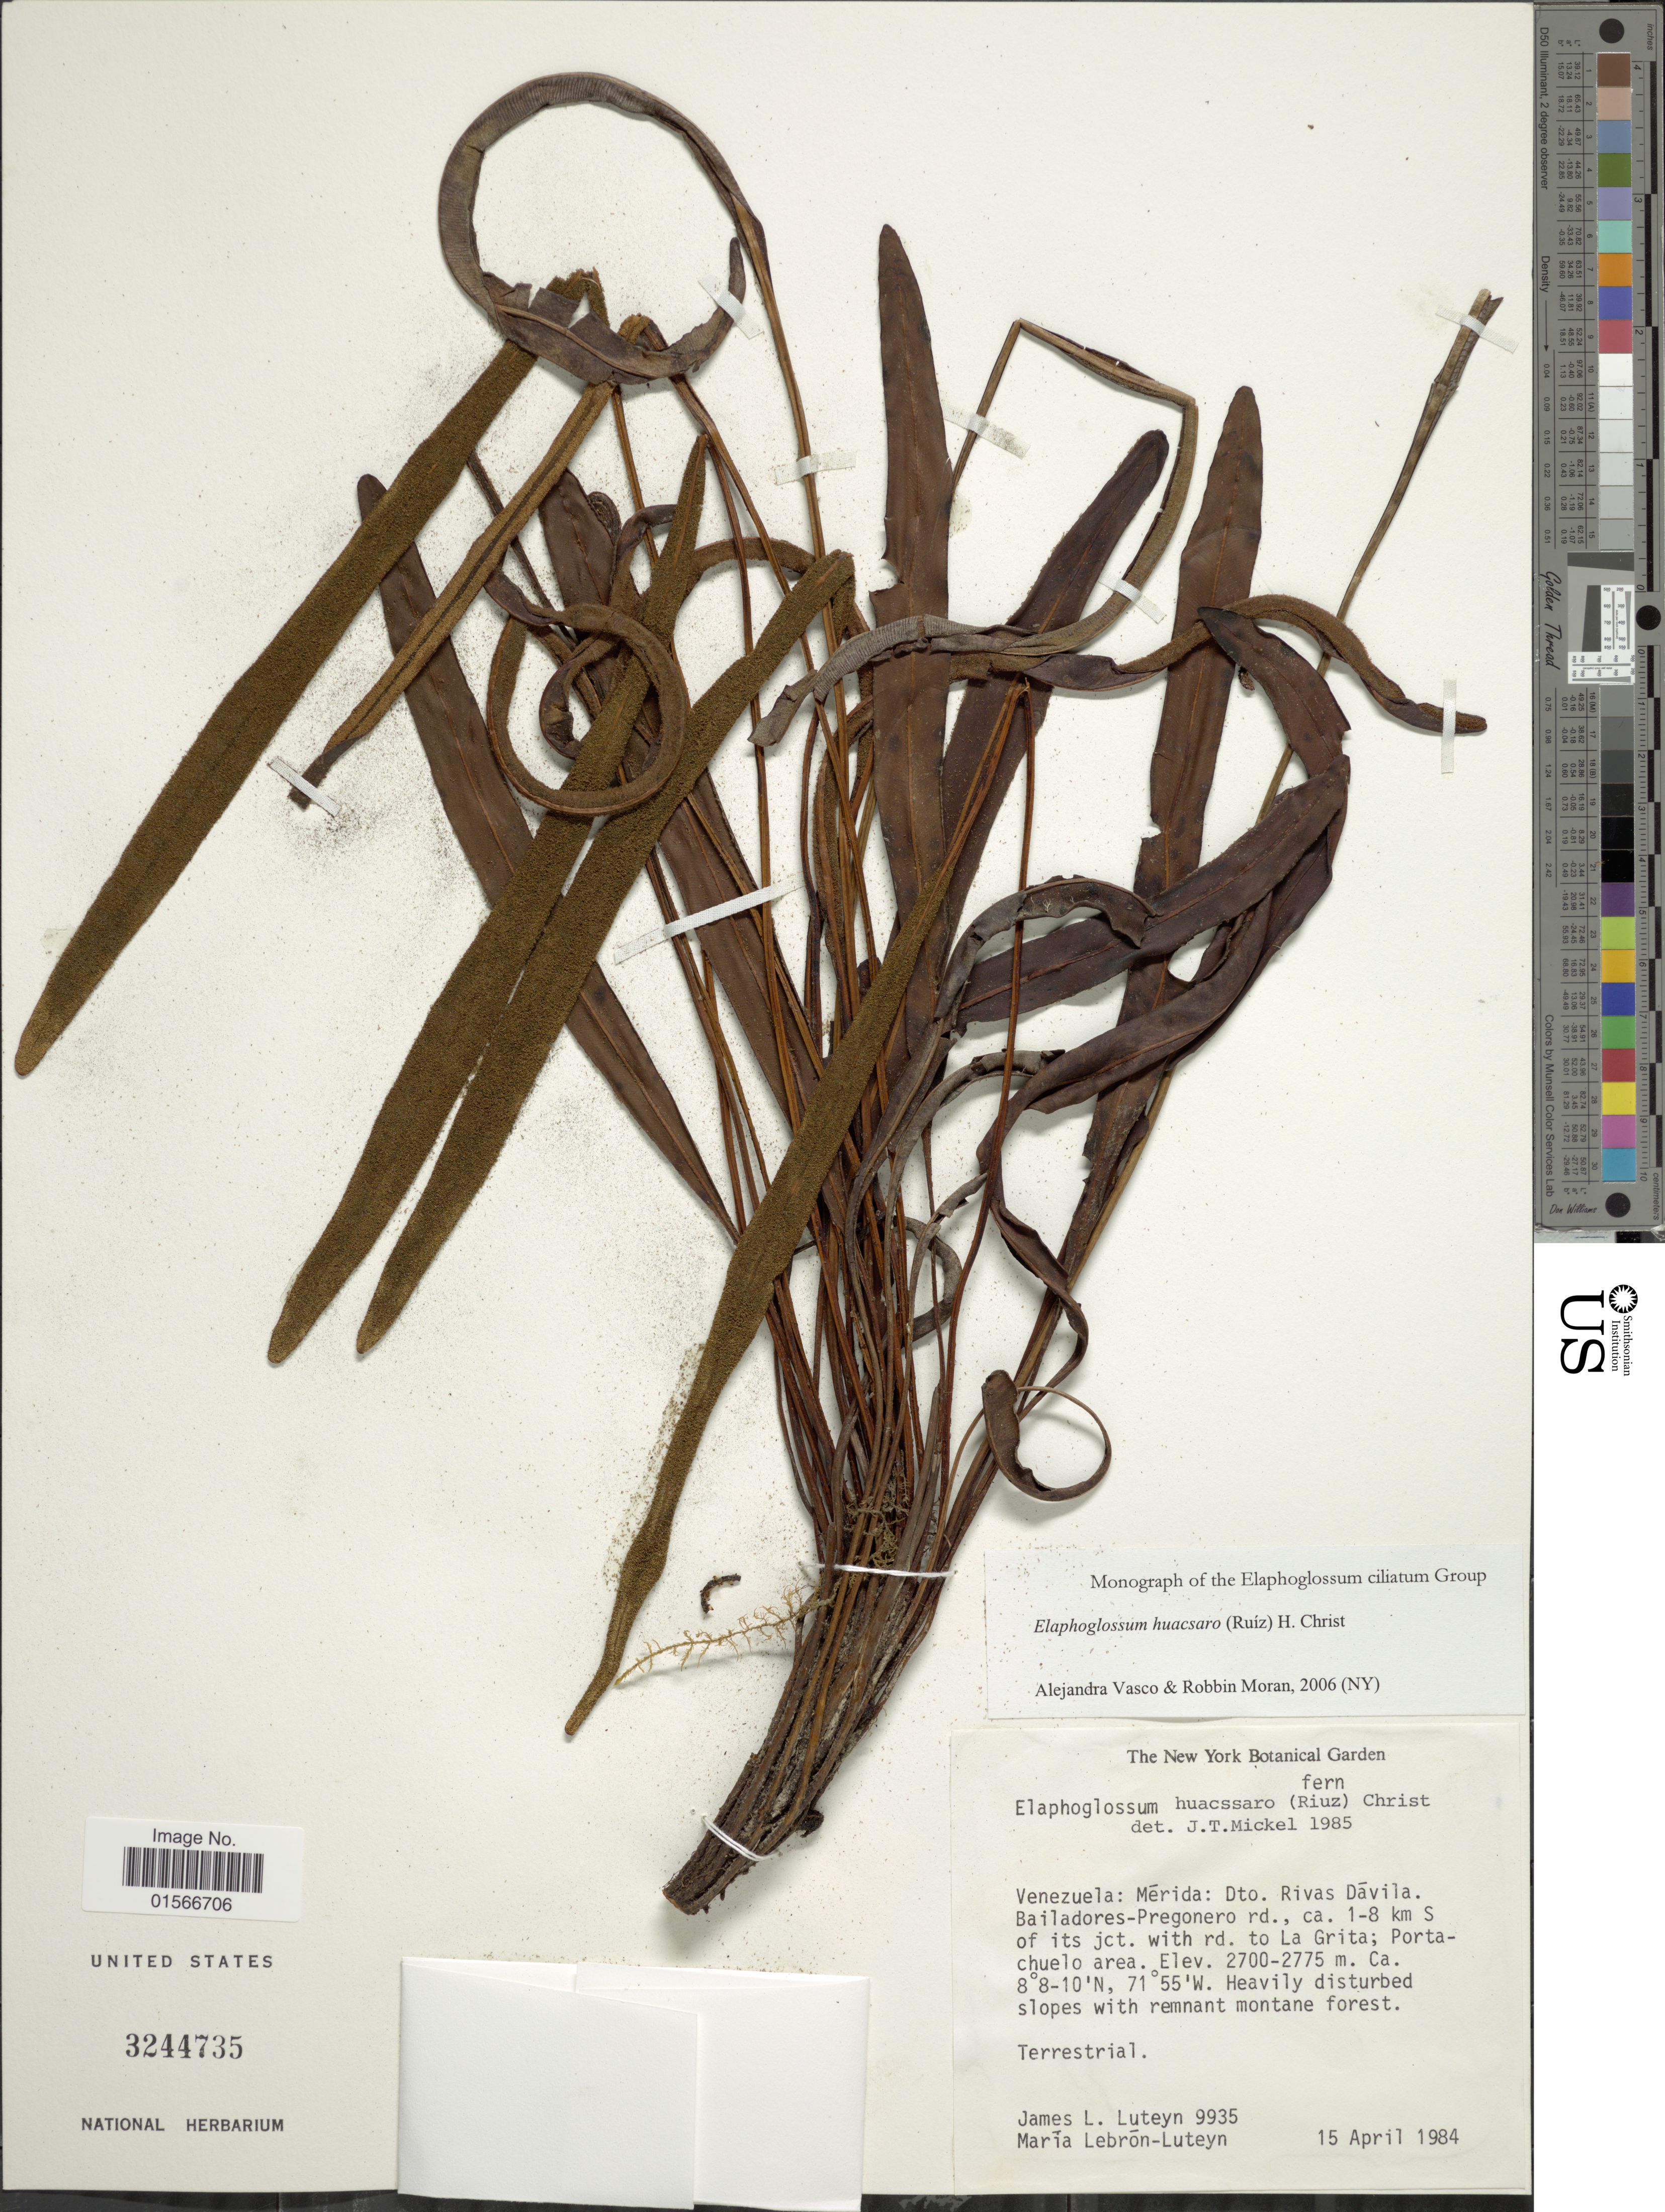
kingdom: Plantae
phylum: Tracheophyta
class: Polypodiopsida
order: Polypodiales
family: Dryopteridaceae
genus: Elaphoglossum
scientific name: Elaphoglossum huacsaro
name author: (Ruiz) Christ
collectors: J. L. Luteyn & M. L. Lebrón-Luteyn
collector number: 9935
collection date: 1984-04-15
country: Venezuela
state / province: Mérida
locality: Dto. Rivas Dávila. Bailadores-Pregonero rd., ca. 1-8 km S of its jct with rd. to La Grita; Portachuelo area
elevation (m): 2700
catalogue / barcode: US 3244735